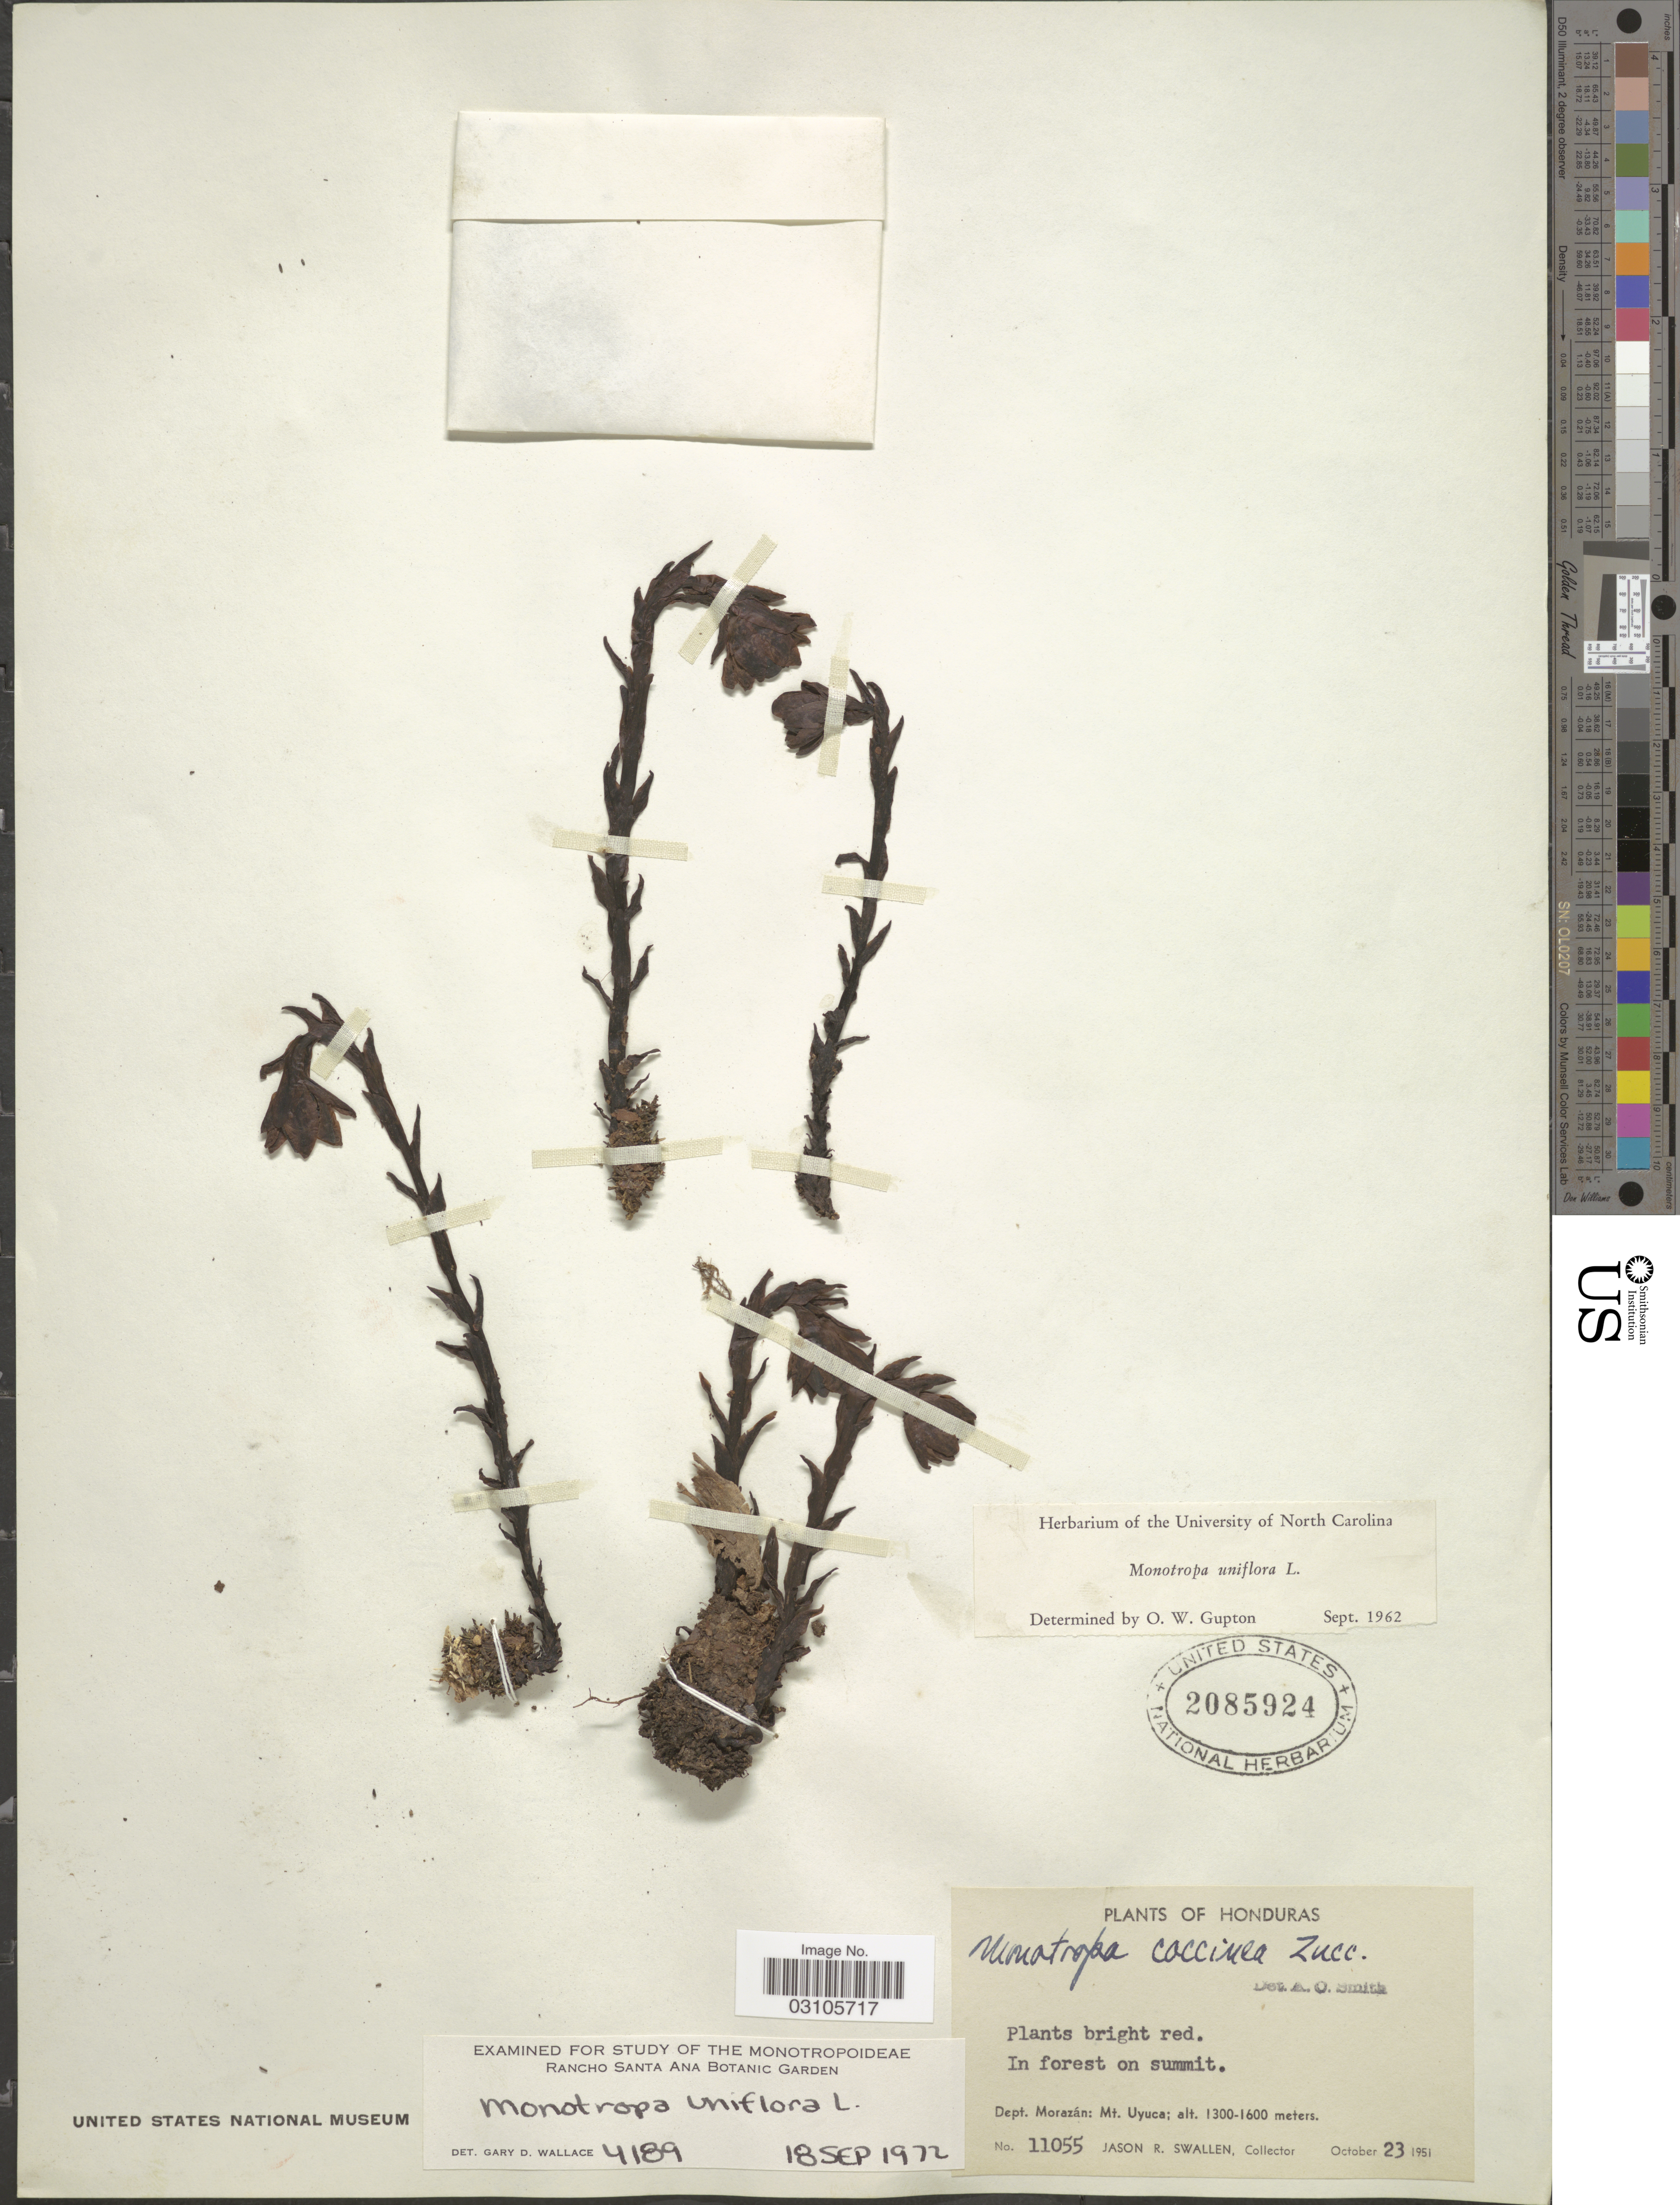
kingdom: Plantae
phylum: Tracheophyta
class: Magnoliopsida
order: Ericales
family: Ericaceae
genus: Monotropa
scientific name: Monotropa uniflora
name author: L.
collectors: J. R. Swallen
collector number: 11055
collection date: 1951-10-23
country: Honduras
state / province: Fco. Morazán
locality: Dept. Morazán: Mt. Uyuca.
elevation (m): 1300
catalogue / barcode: US 2085924